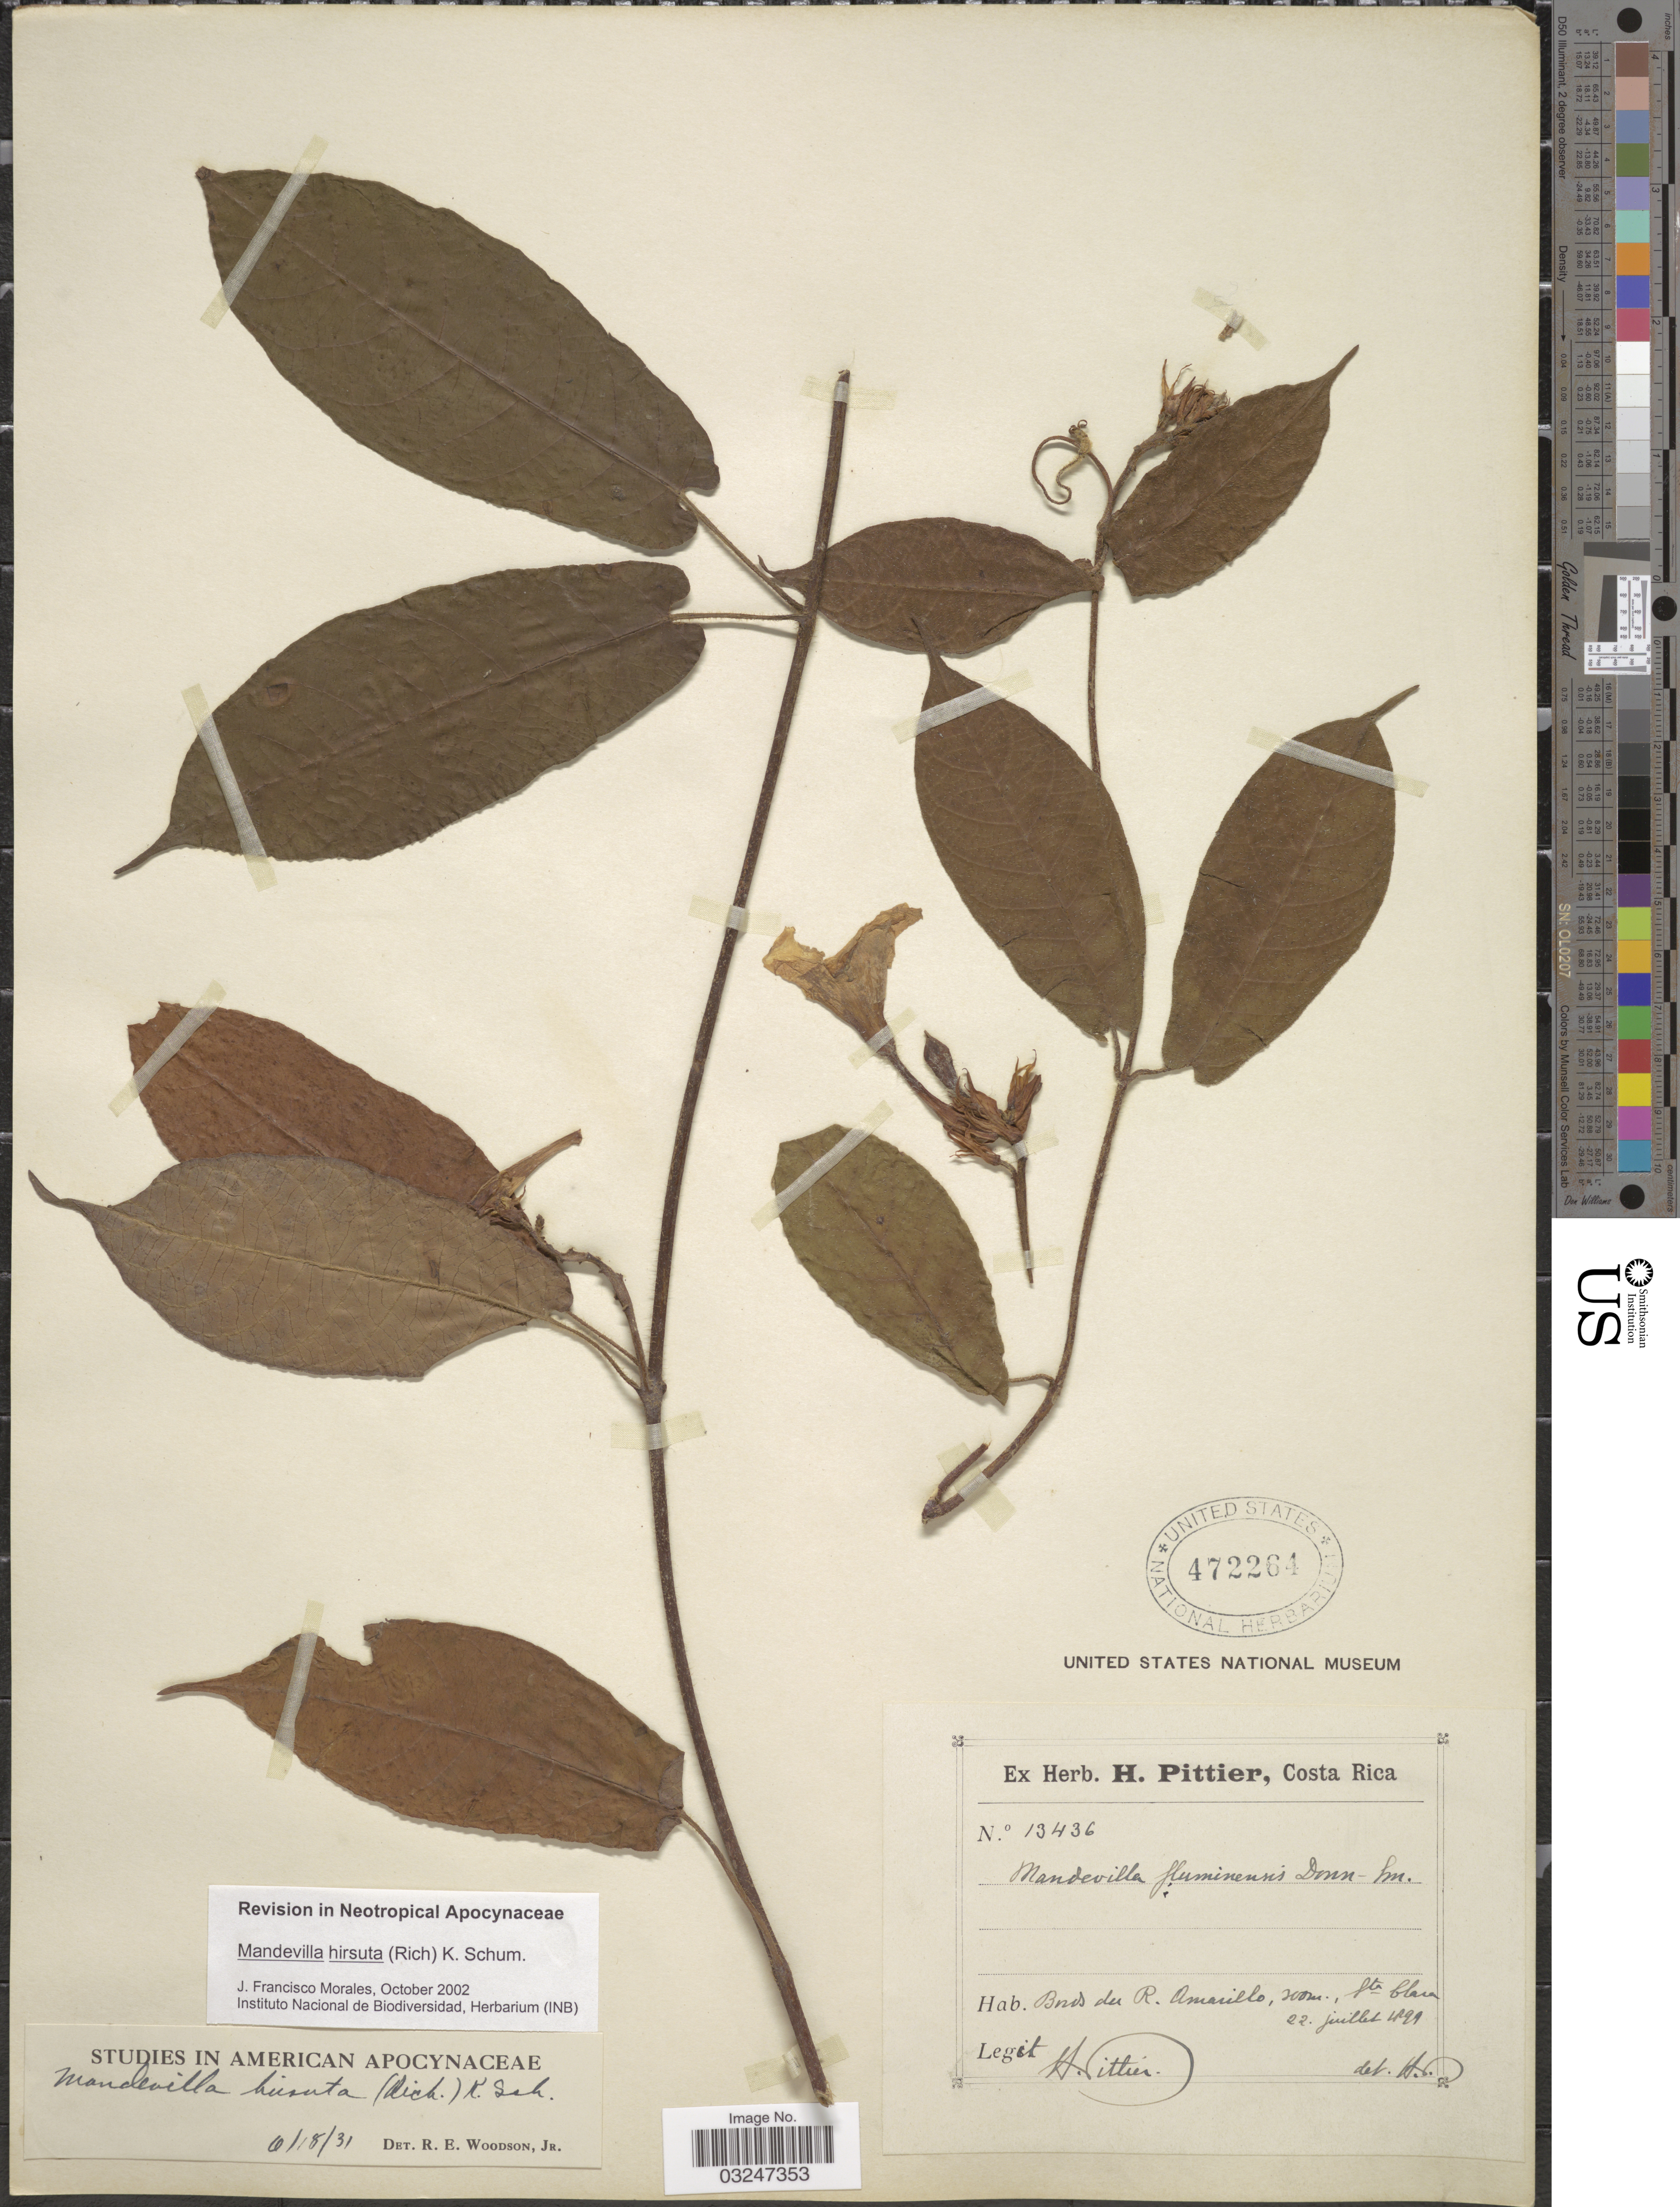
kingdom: Plantae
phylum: Tracheophyta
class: Magnoliopsida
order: Gentianales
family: Apocynaceae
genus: Mandevilla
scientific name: Mandevilla hirsuta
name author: (Rich.) K. Schum.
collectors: H. F. Pittier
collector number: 13436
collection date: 1899-07-22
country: Costa Rica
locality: Bords des R. Omarillo. Sta. Clara.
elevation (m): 300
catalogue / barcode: US 472264